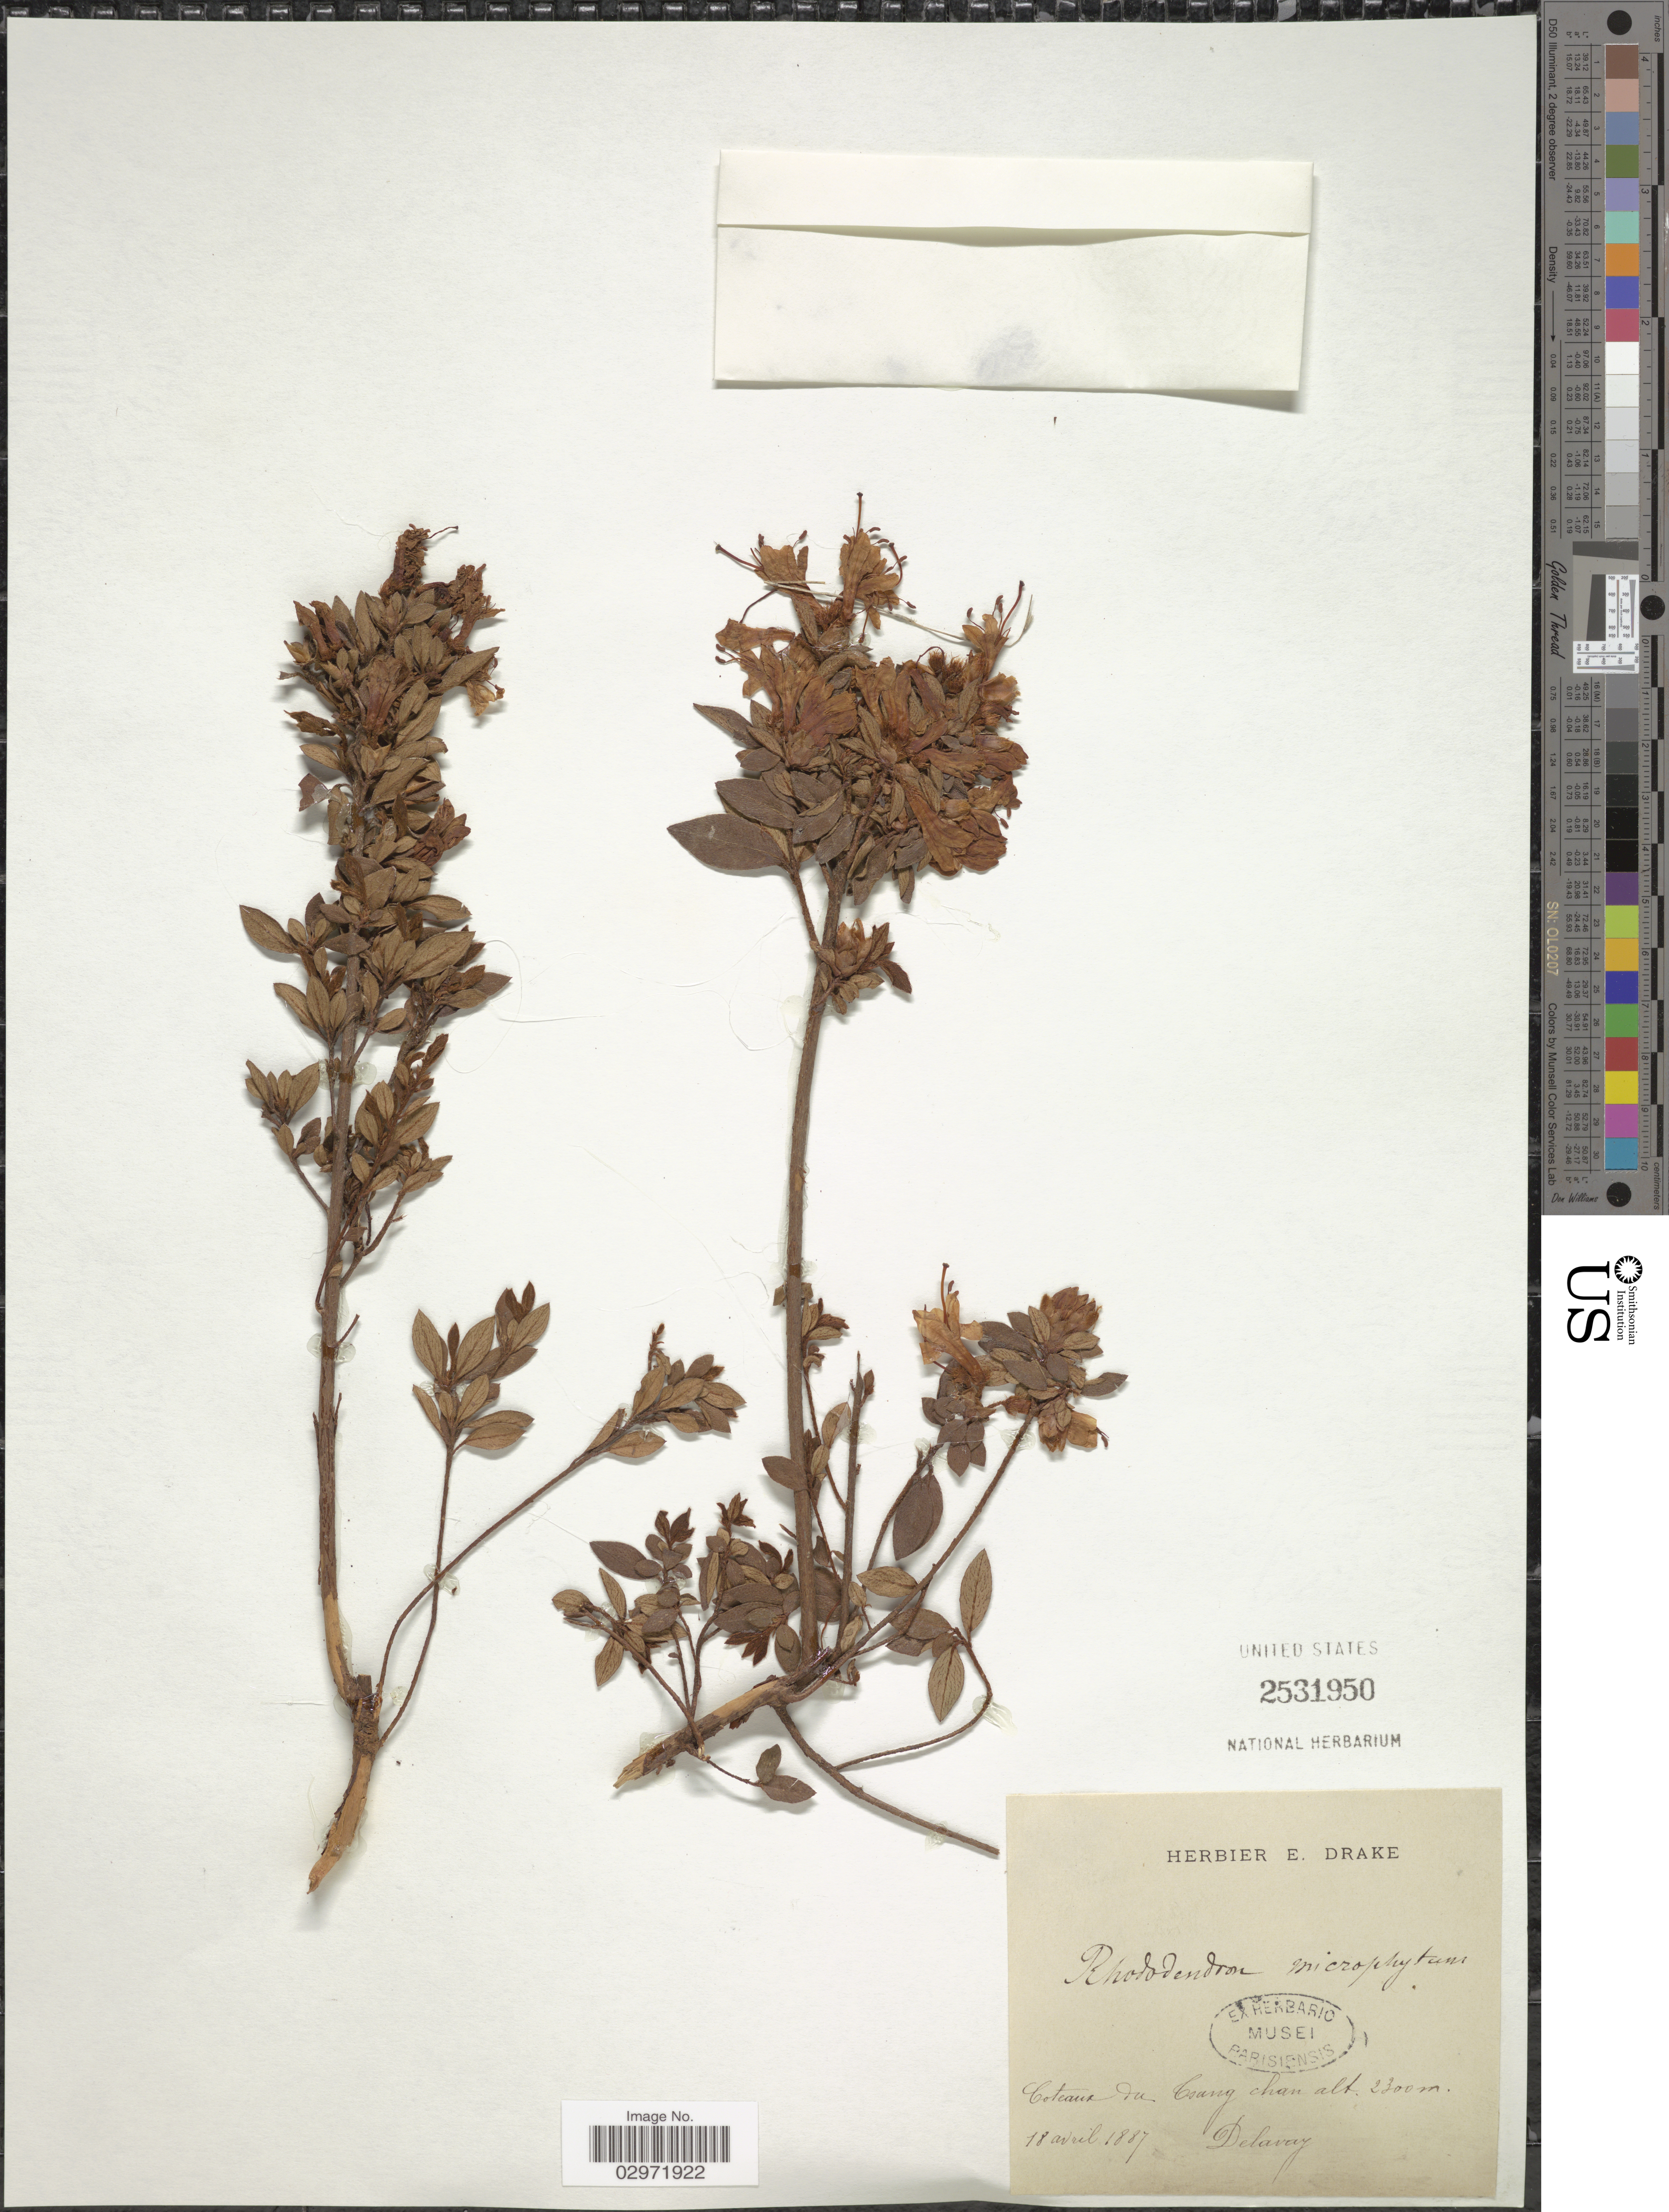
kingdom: Plantae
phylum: Tracheophyta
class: Magnoliopsida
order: Ericales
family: Ericaceae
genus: Rhododendron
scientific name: Rhododendron microphyton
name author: Franch.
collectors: Delavay, --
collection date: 1887-04-18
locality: Coteaux du Tsang chan.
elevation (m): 2300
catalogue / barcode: US 2531950